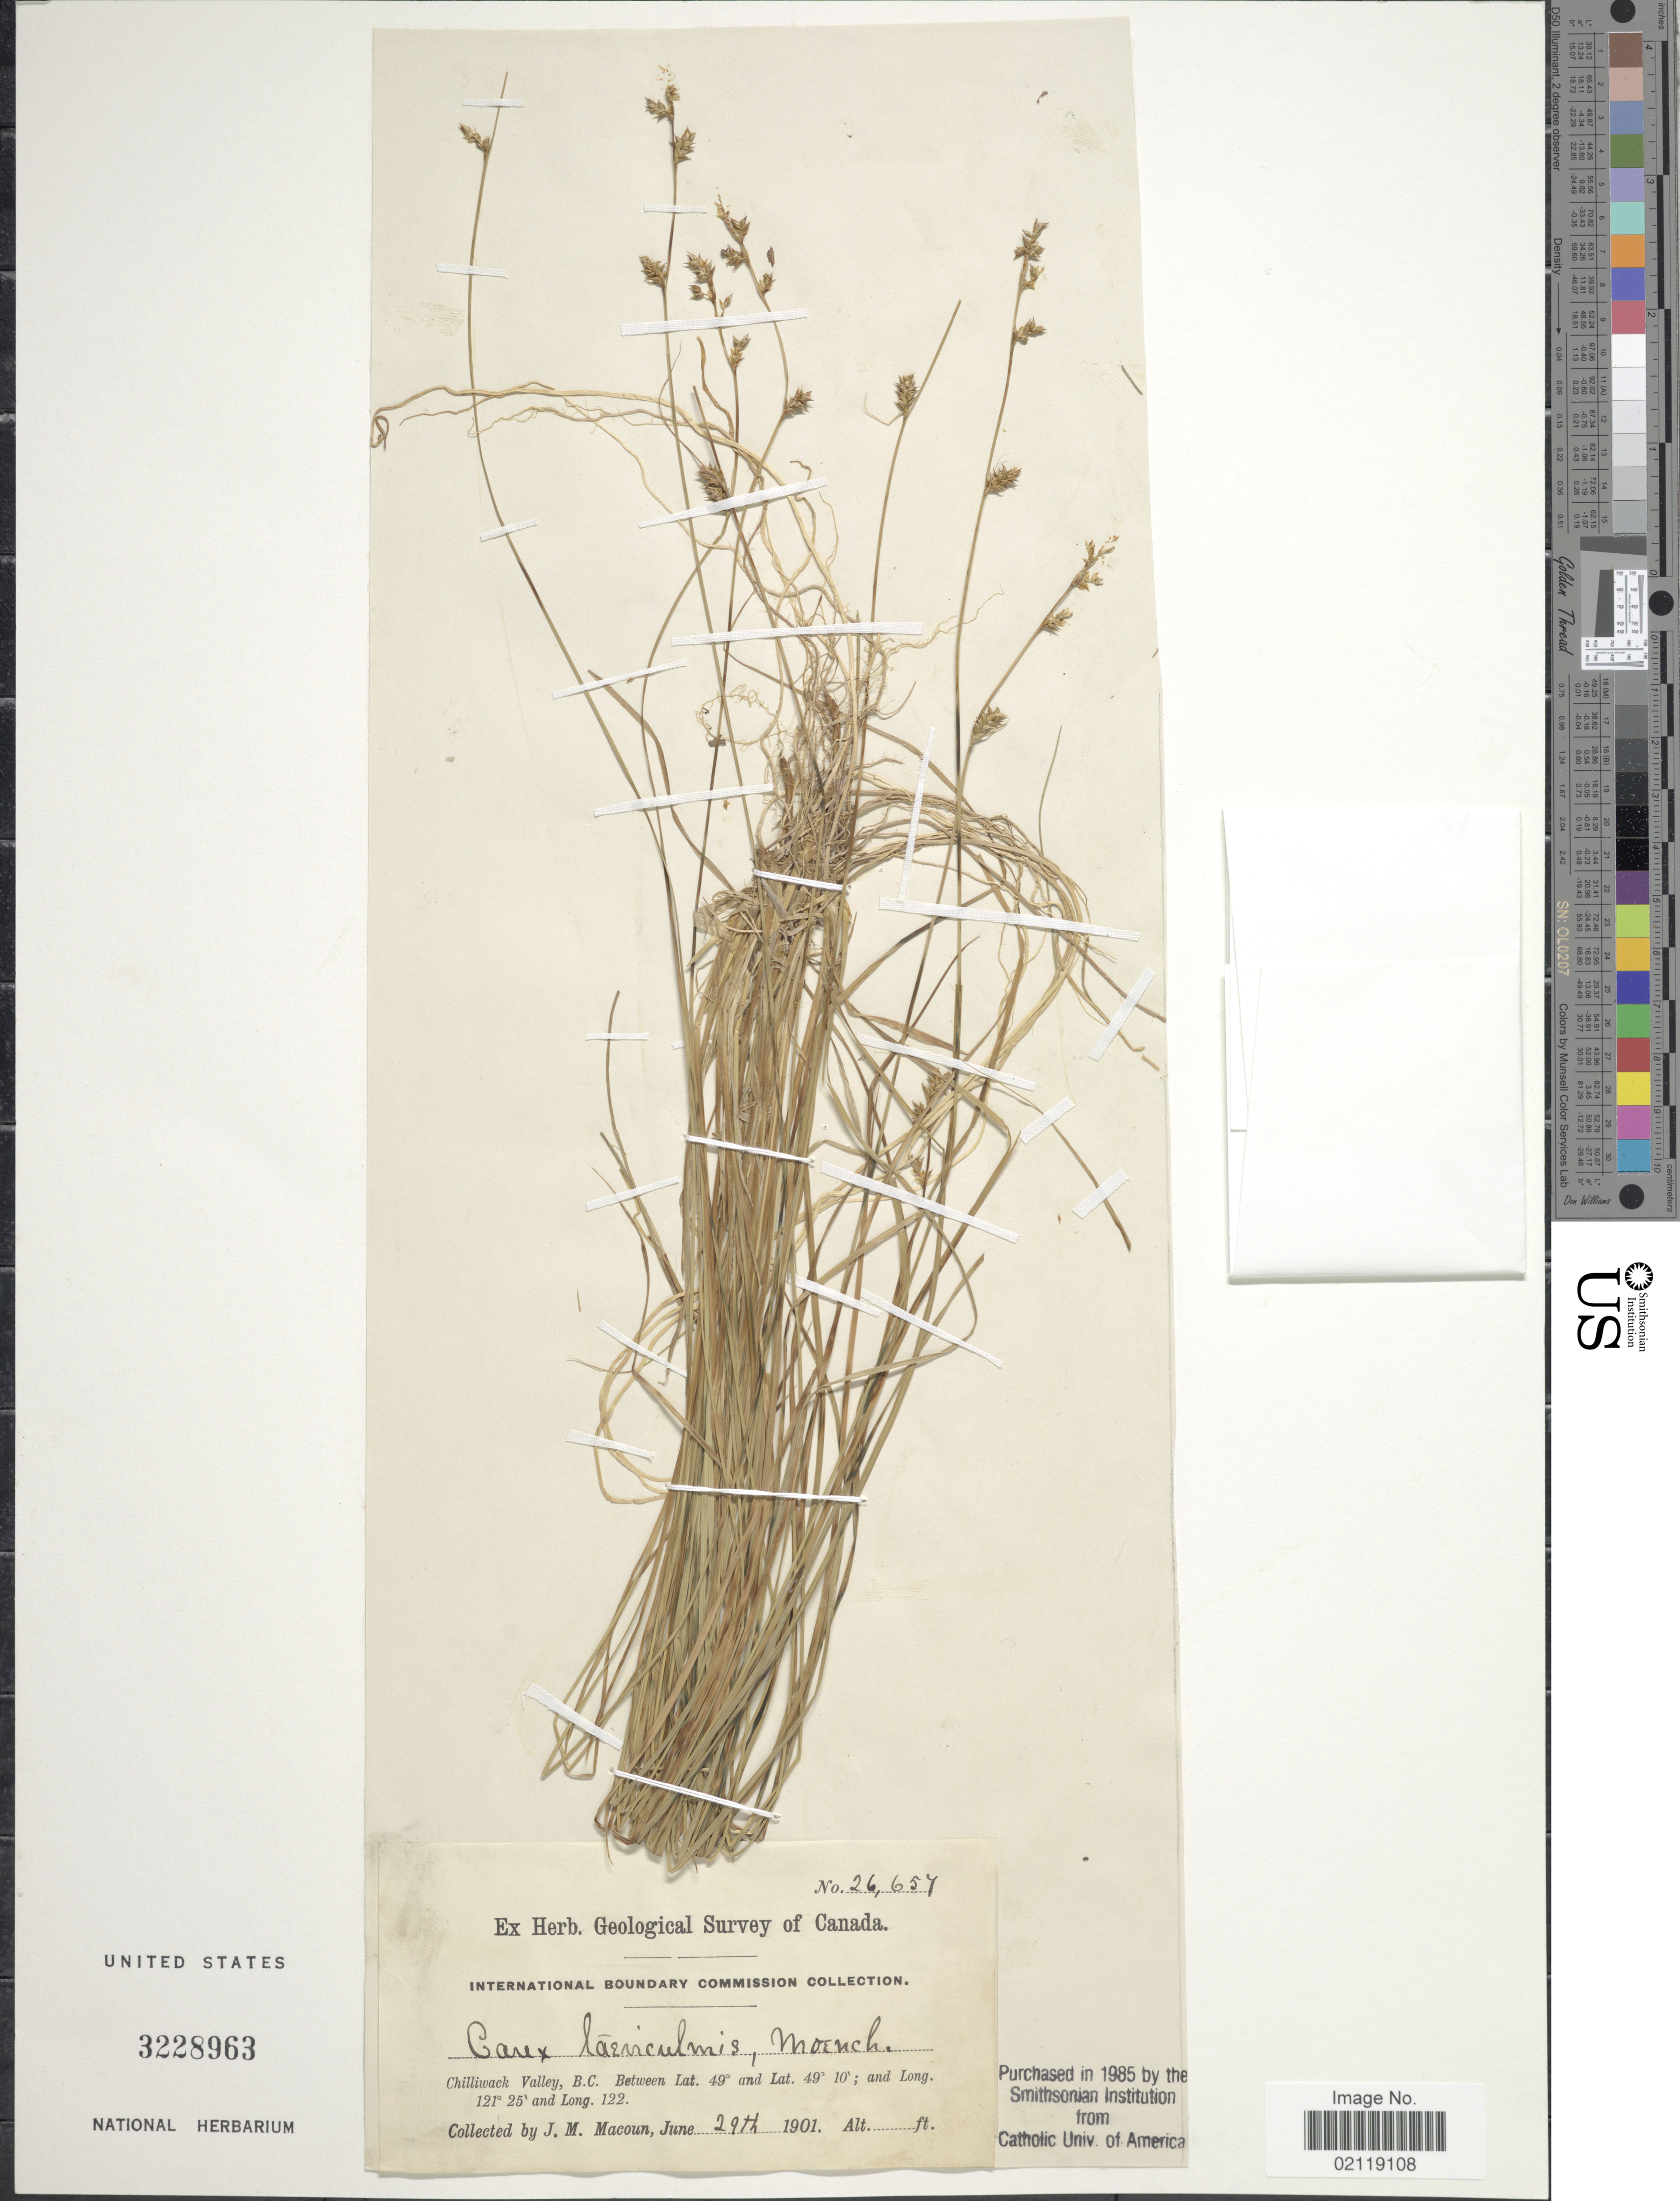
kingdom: Plantae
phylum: Tracheophyta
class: Liliopsida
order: Poales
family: Cyperaceae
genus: Carex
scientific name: Carex laeviculmis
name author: Meinsh.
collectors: J. M. Macoun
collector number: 26657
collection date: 1901-06-29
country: Canada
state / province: British Columbia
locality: Chilliwack Valley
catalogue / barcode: US 3228963